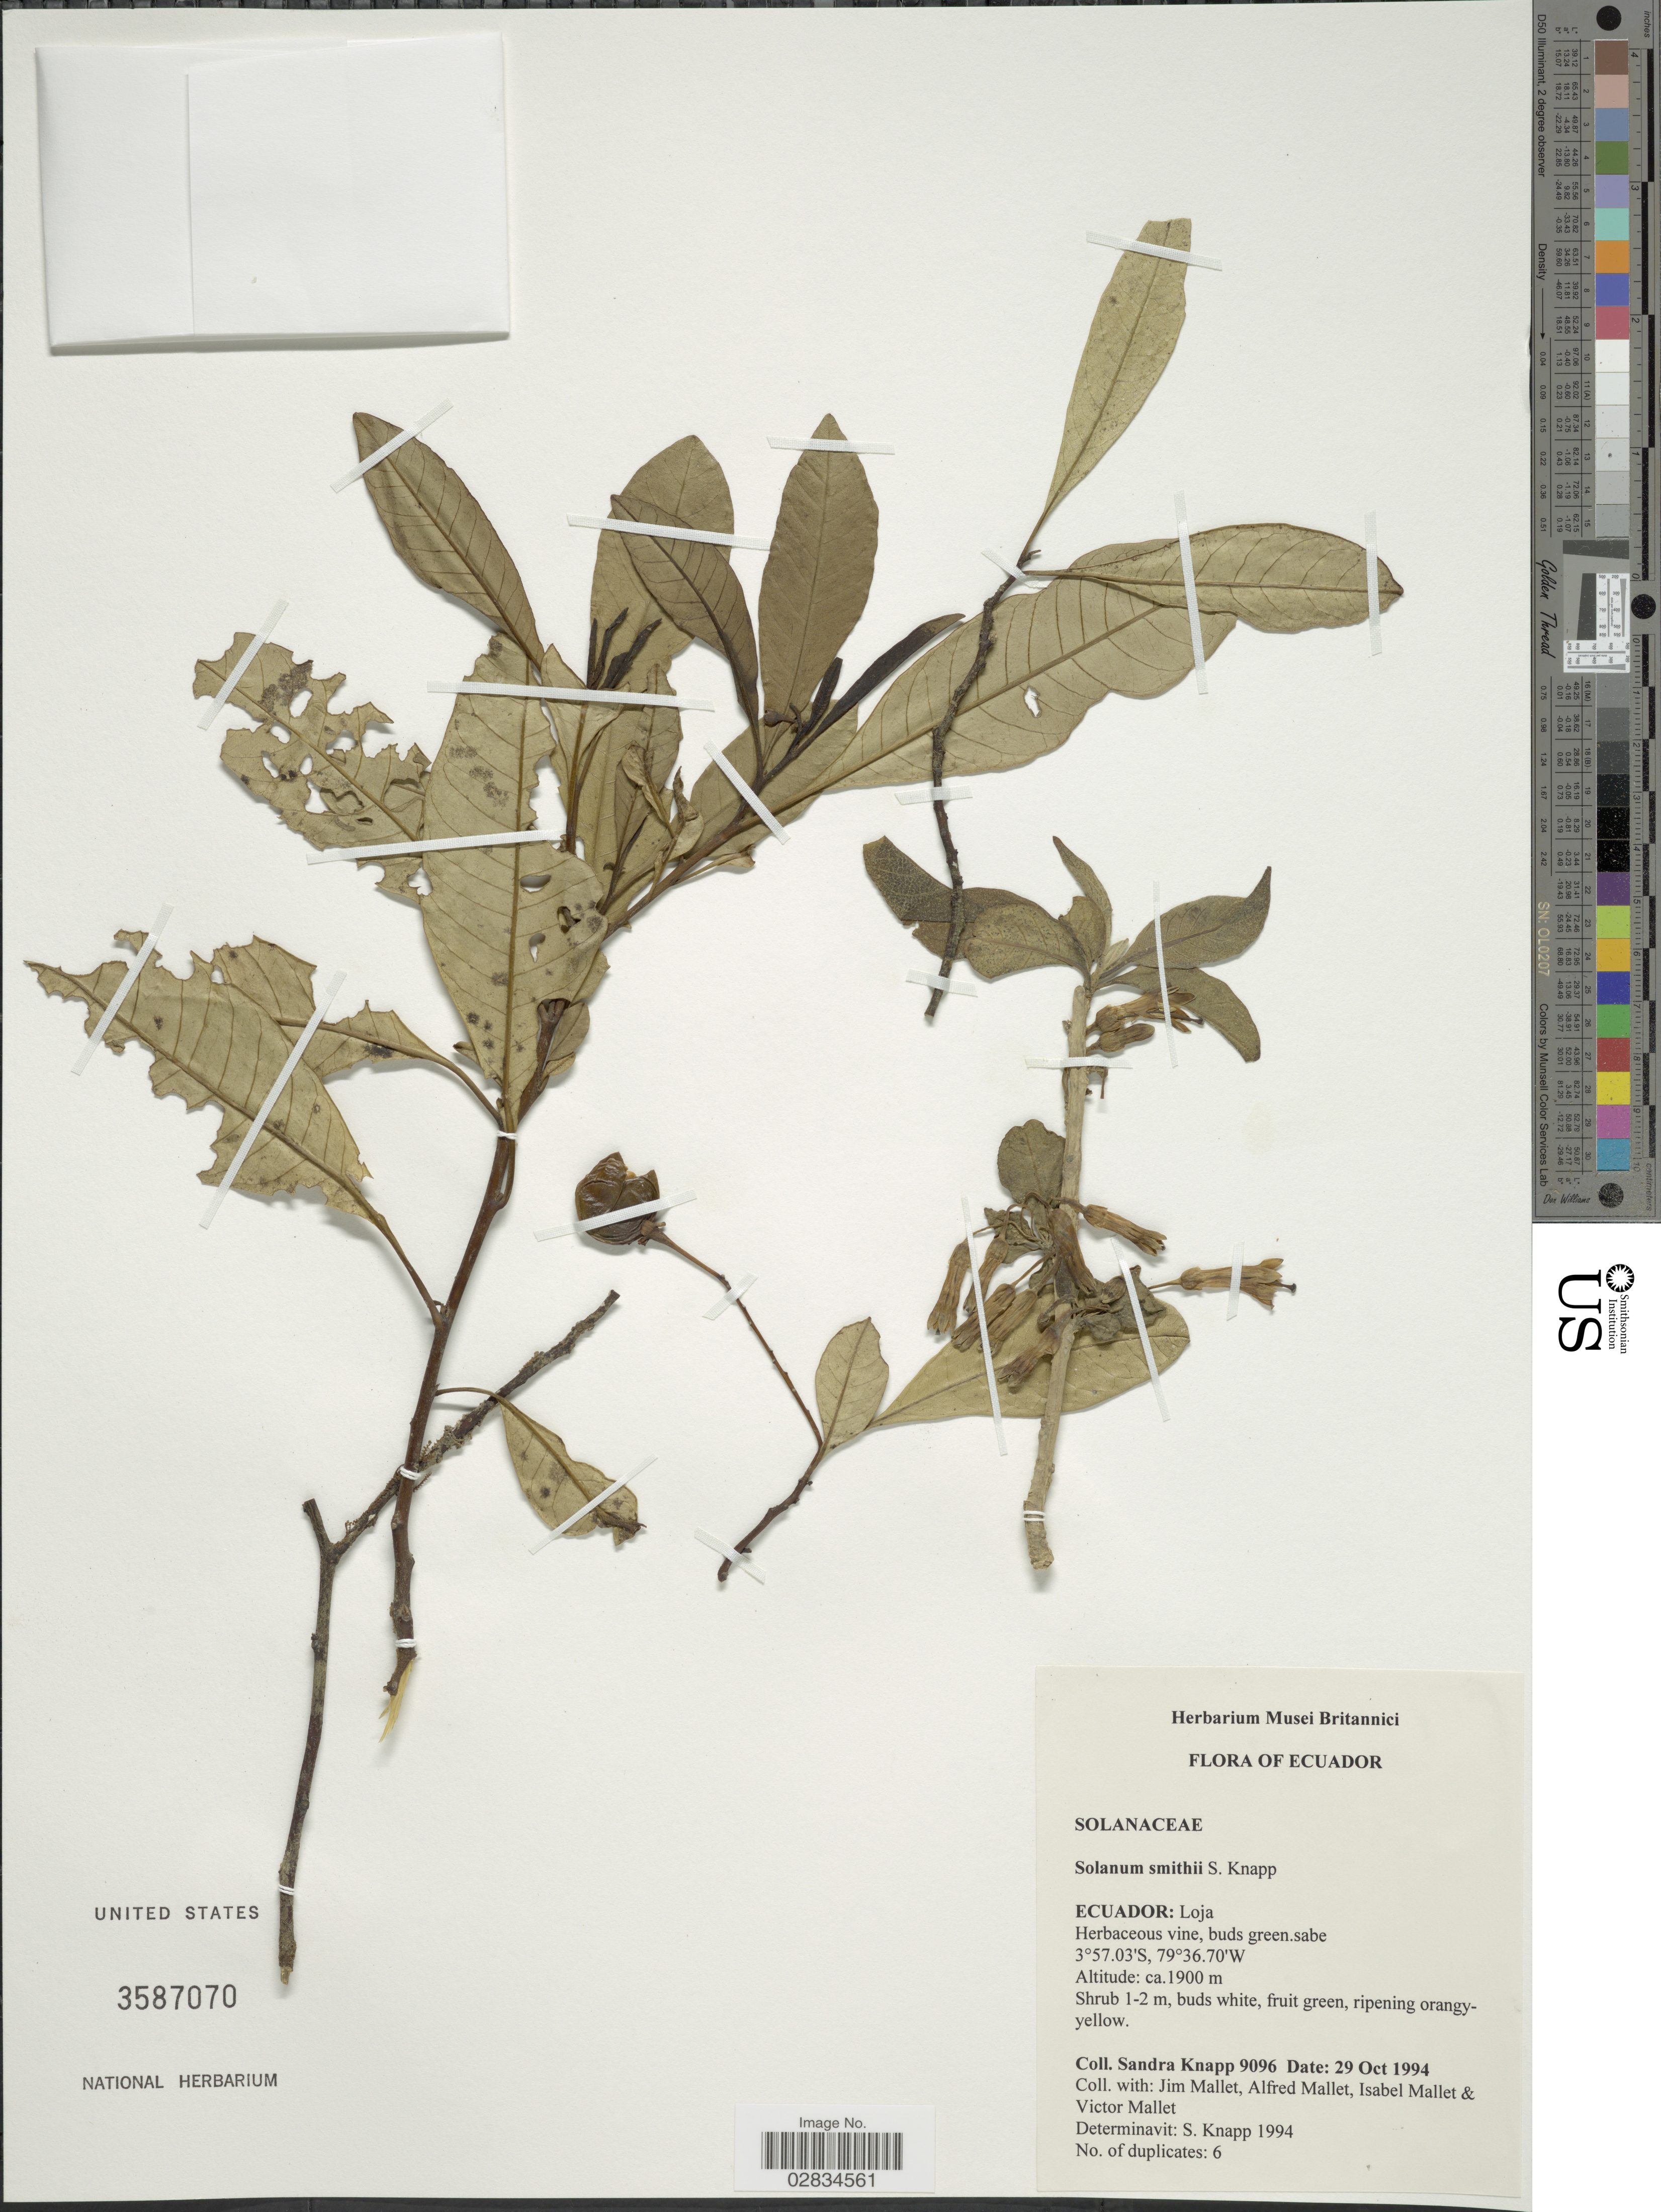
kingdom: Plantae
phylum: Tracheophyta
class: Magnoliopsida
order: Solanales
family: Solanaceae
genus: Solanum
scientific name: Solanum smithii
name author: S. Knapp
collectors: S. Knapp, J. Mallet, A. Mallet, I. Mallet & V. Mallet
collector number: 9096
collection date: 1994-10-29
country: Ecuador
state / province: Loja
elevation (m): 1900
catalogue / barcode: US 3587070